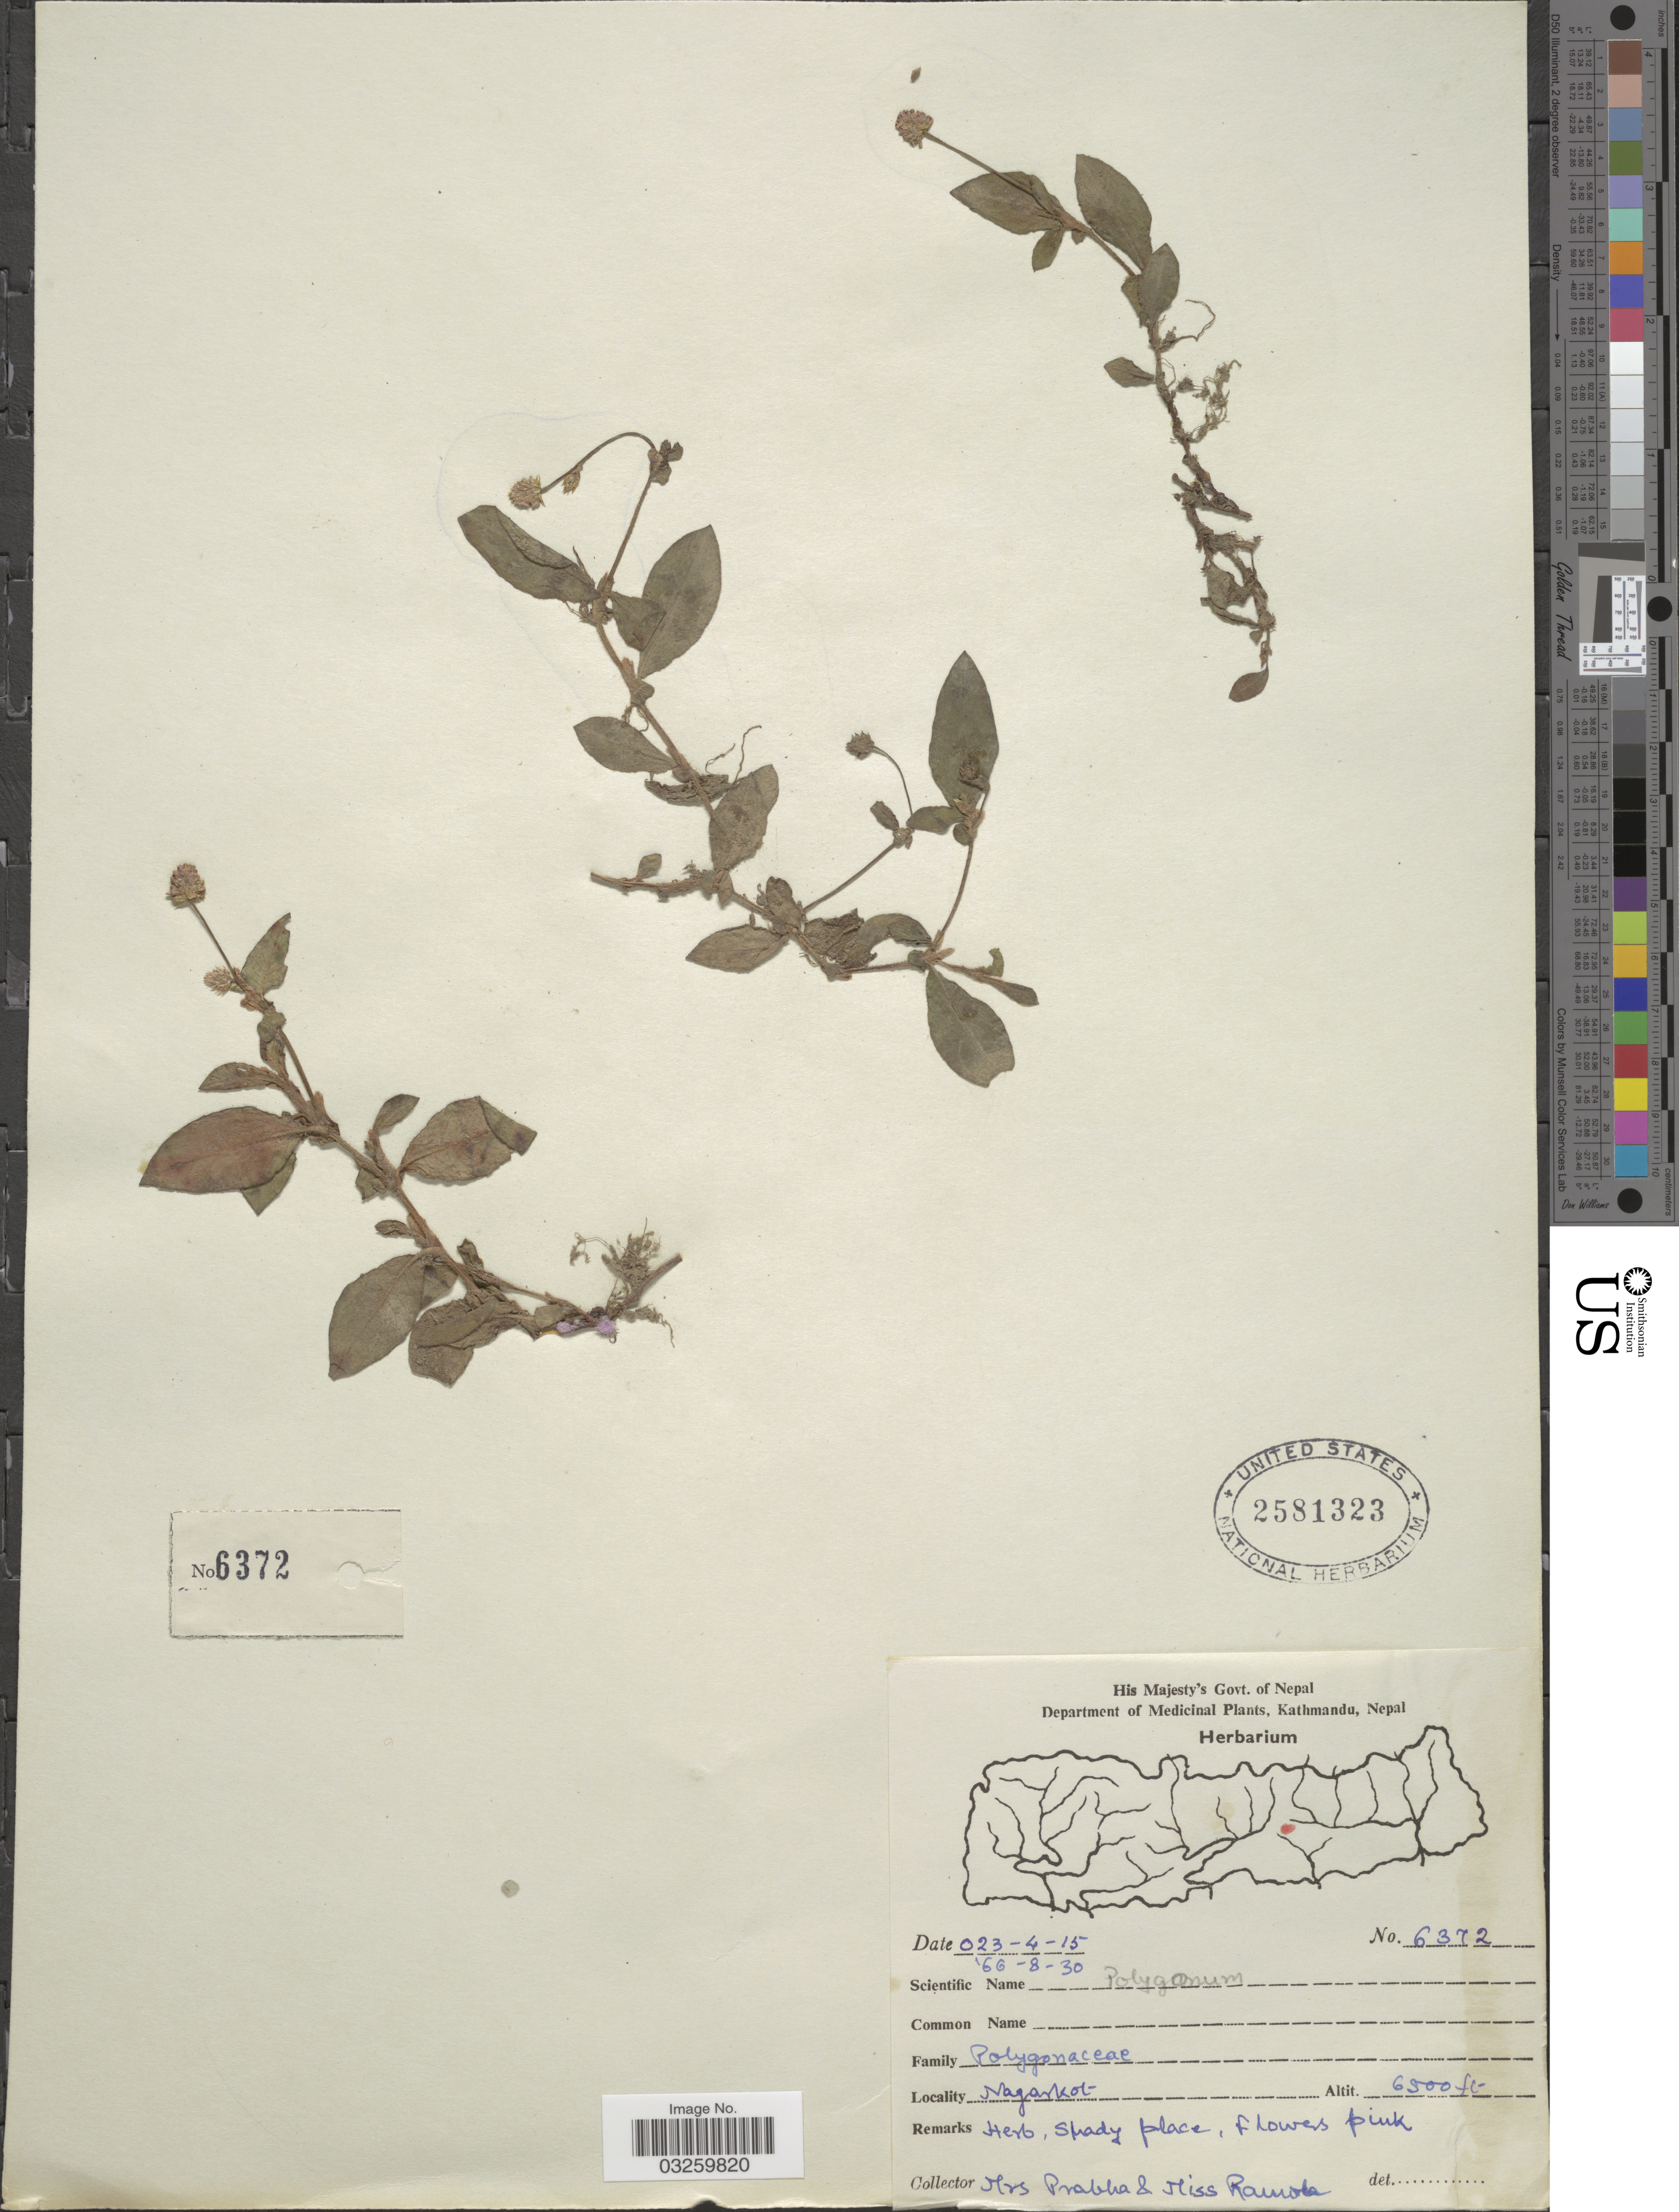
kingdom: Plantae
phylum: Tracheophyta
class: Magnoliopsida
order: Caryophyllales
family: Polygonaceae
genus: Polygonum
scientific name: Polygonum sp.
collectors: P. Pradhan & R. Thapa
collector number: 6372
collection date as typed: Transcribed d/m/y: 23/4/15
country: Nepal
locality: Magarkot.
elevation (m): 1981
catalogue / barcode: US 2581323